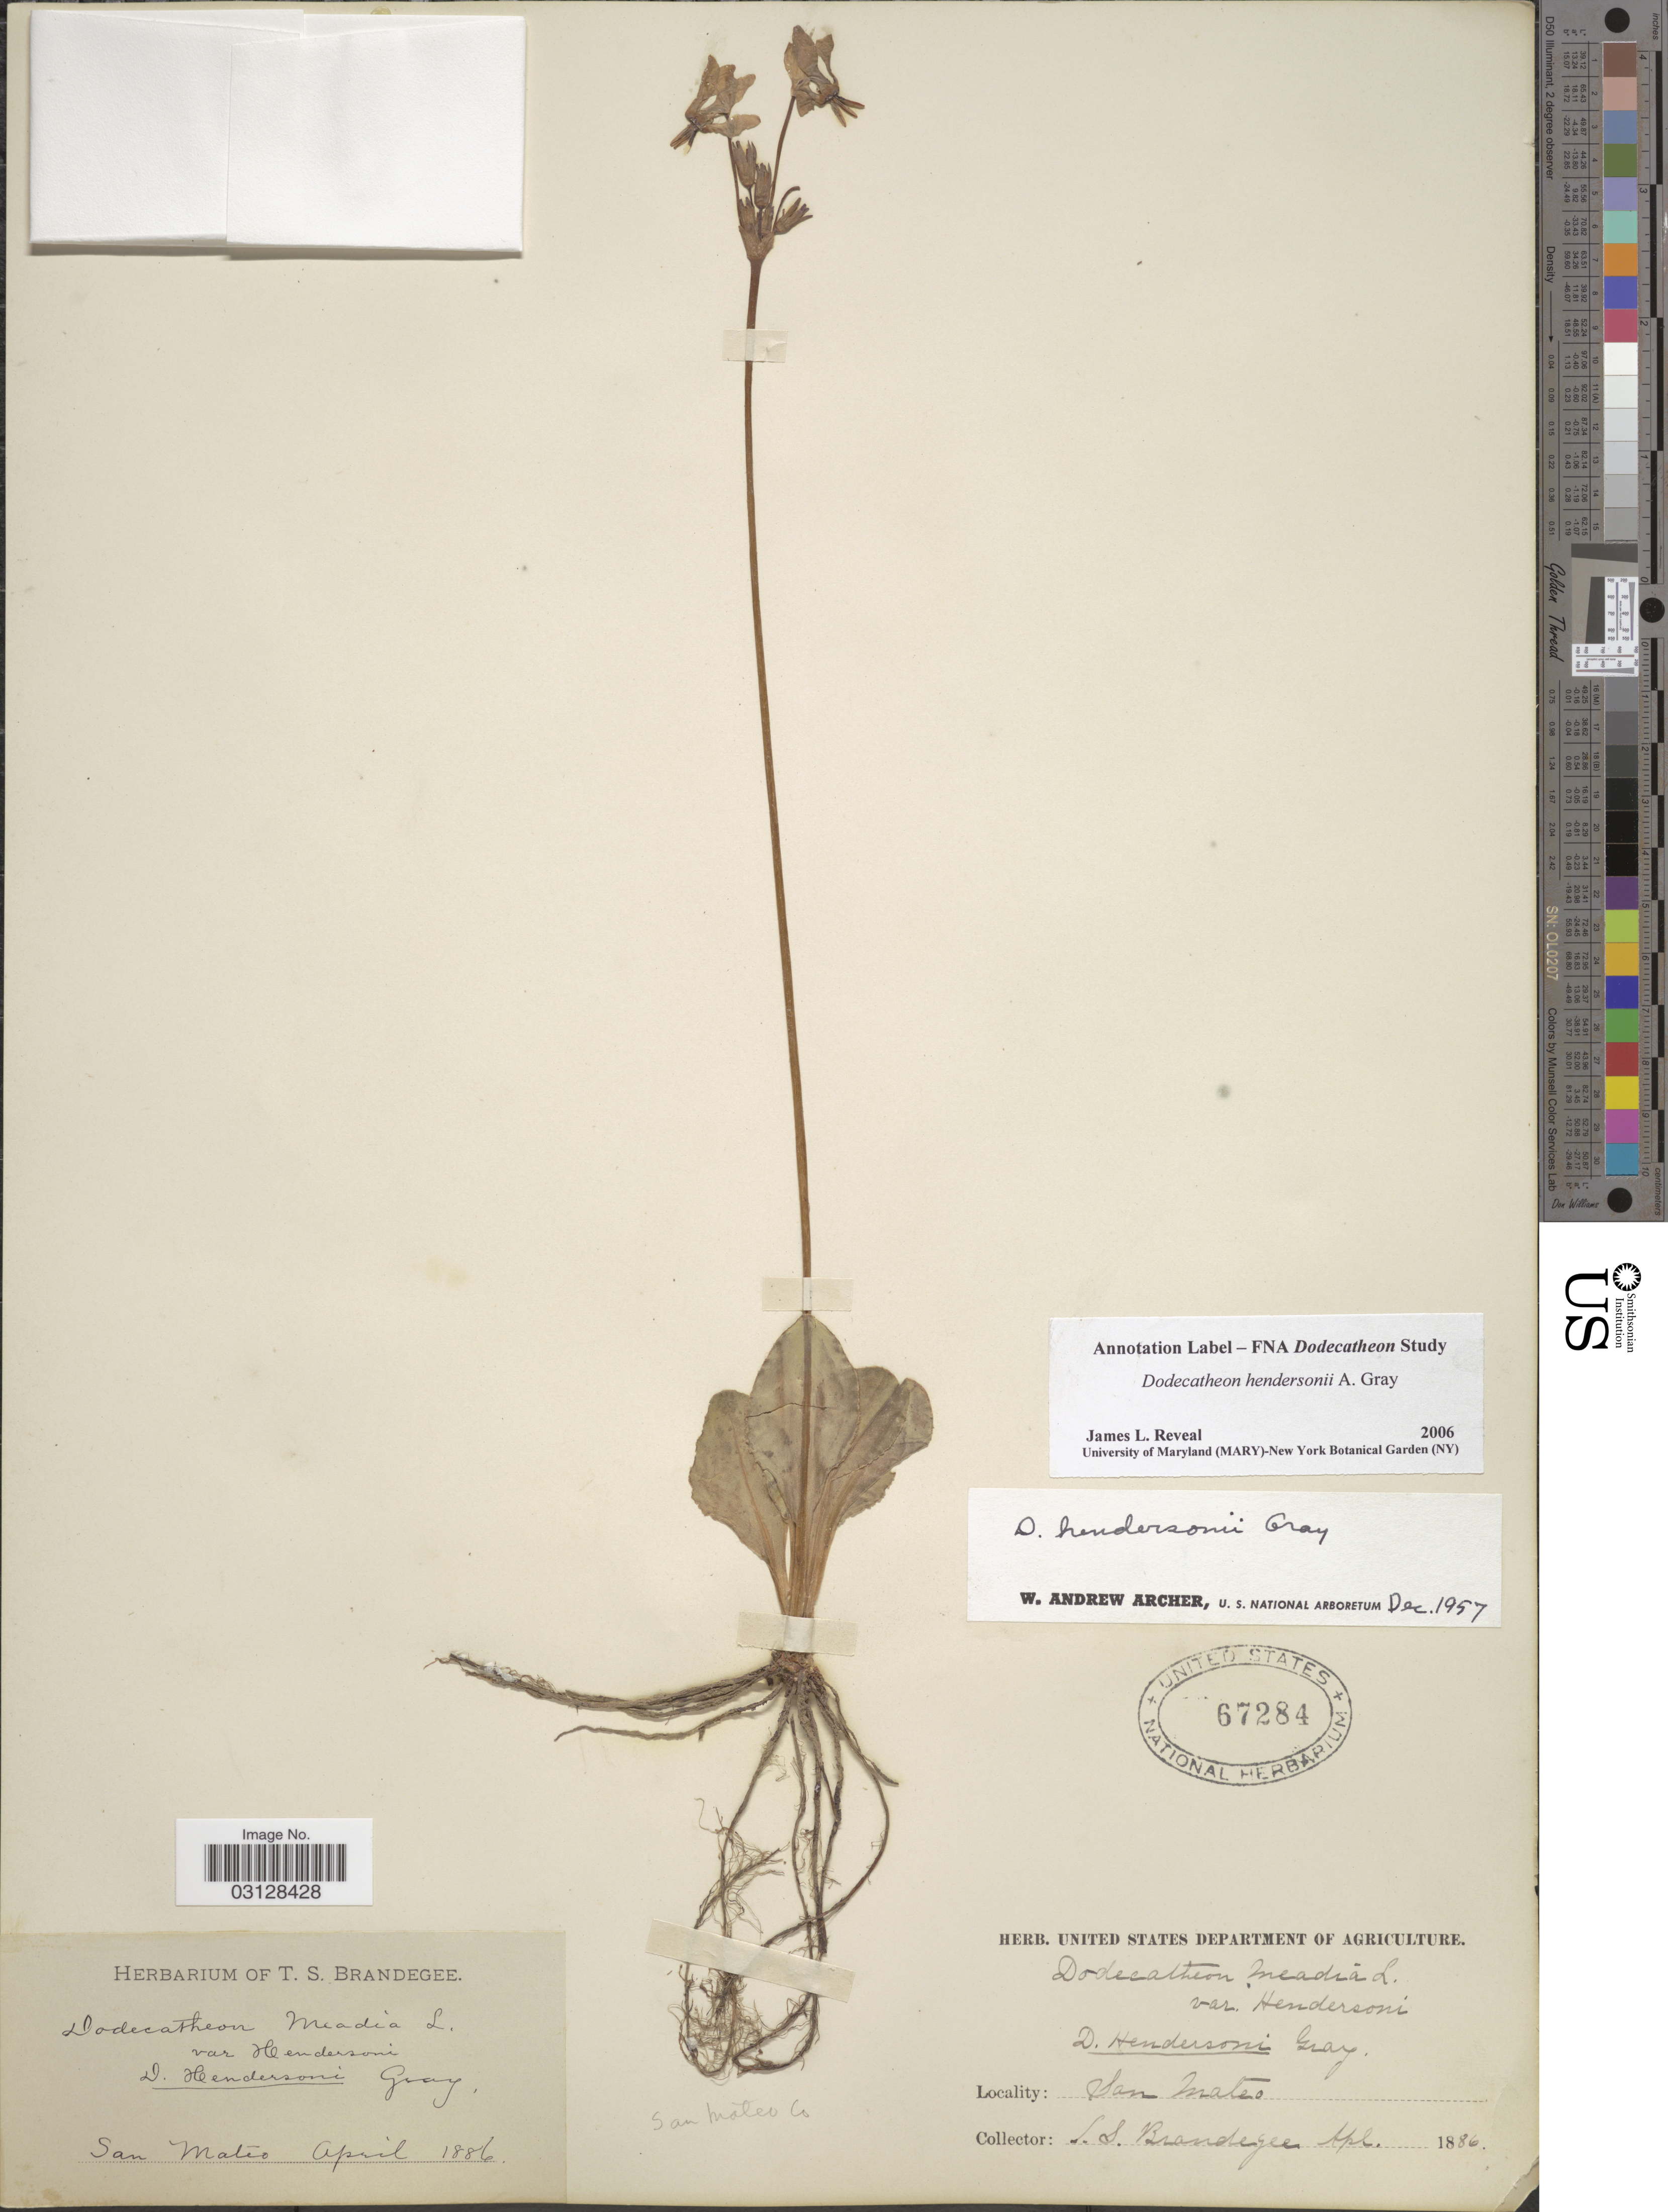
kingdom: Plantae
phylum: Tracheophyta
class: Magnoliopsida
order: Ericales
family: Primulaceae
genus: Dodecatheon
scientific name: Dodecatheon hendersonii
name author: A. Gray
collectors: T. S. Brandegee (herbarium)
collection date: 1886-04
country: United States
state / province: California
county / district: San Mateo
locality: San Mateo. San Mateo Co.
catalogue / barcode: US 67284